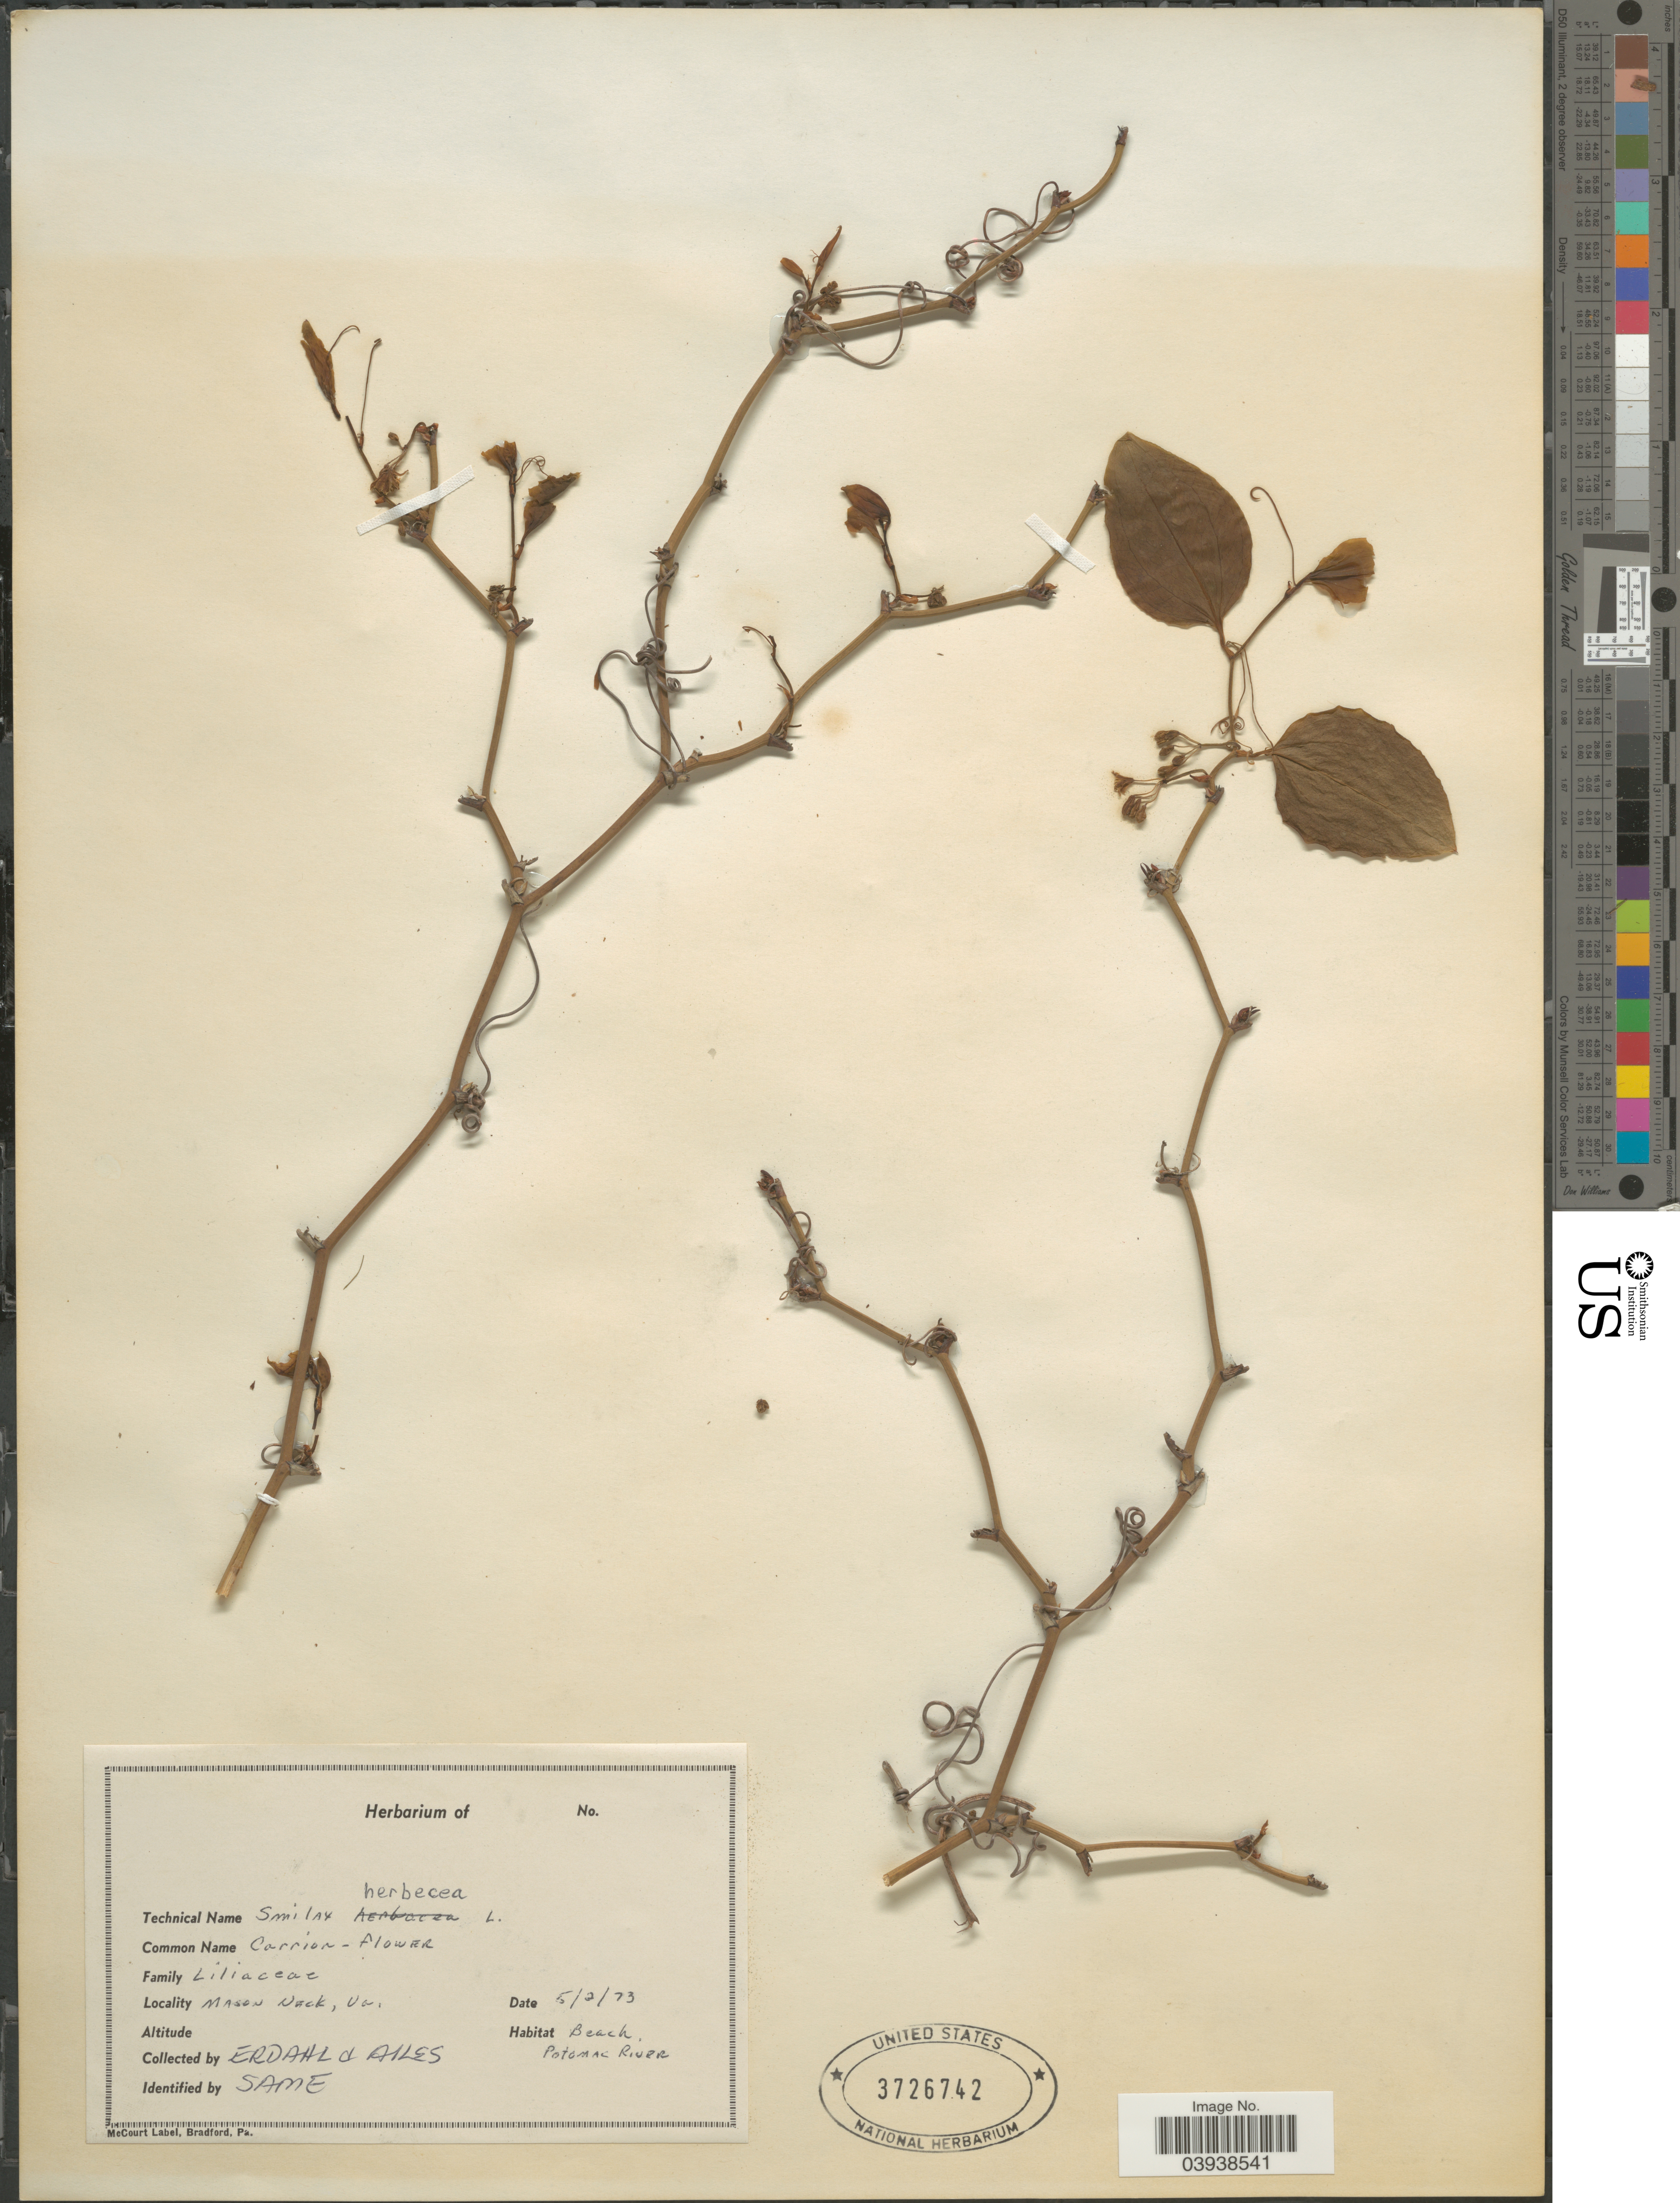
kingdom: Plantae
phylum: Tracheophyta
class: Liliopsida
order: Liliales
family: Smilacaceae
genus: Smilax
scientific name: Smilax herbacea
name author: L.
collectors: Erdahl & Ailes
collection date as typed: Transcribed d/m/y: 2/5/73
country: United States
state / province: Virginia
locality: Mason Neck. Beach. Potomac River.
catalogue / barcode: US 3726742